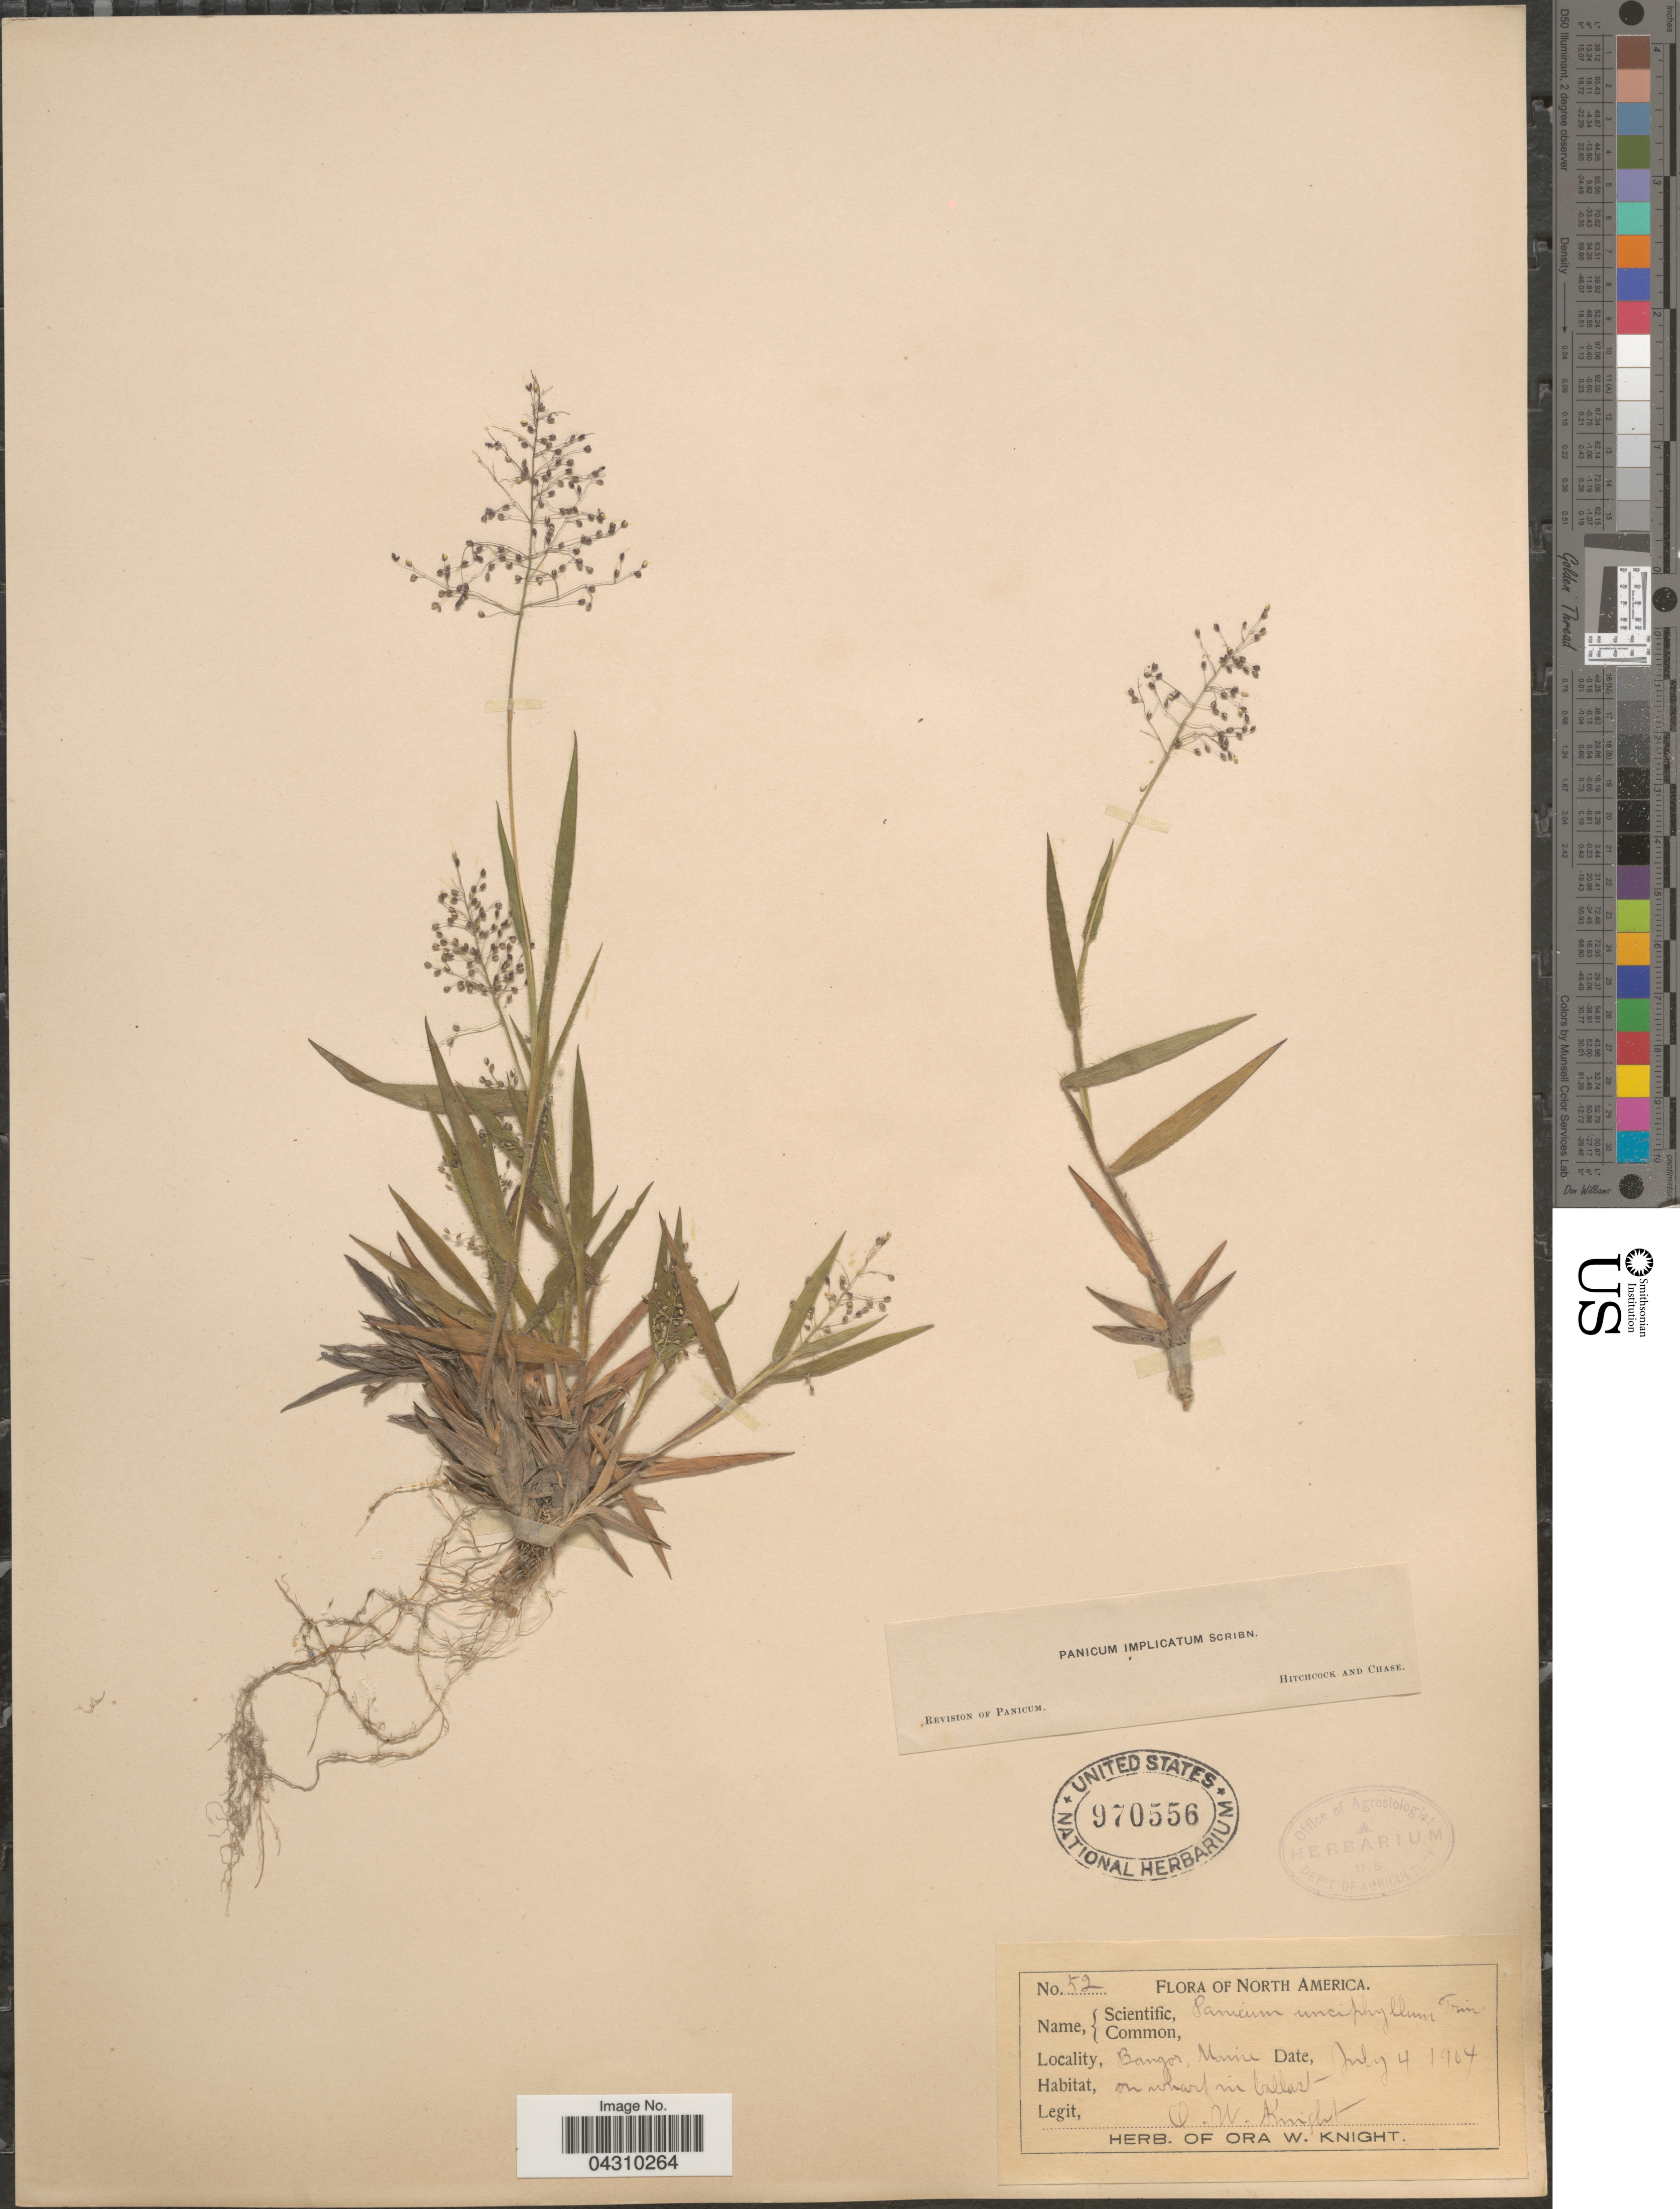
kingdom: Plantae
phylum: Tracheophyta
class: Liliopsida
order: Poales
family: Poaceae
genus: Dichanthelium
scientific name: Dichanthelium acuminatum var. acuminatum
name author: (Sw.) Gould & C.A. Clark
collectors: O. Knight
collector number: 52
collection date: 1904-07-04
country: United States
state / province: Maine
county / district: Penobscot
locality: Bangor. On wharf in ballast.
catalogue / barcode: US 970556